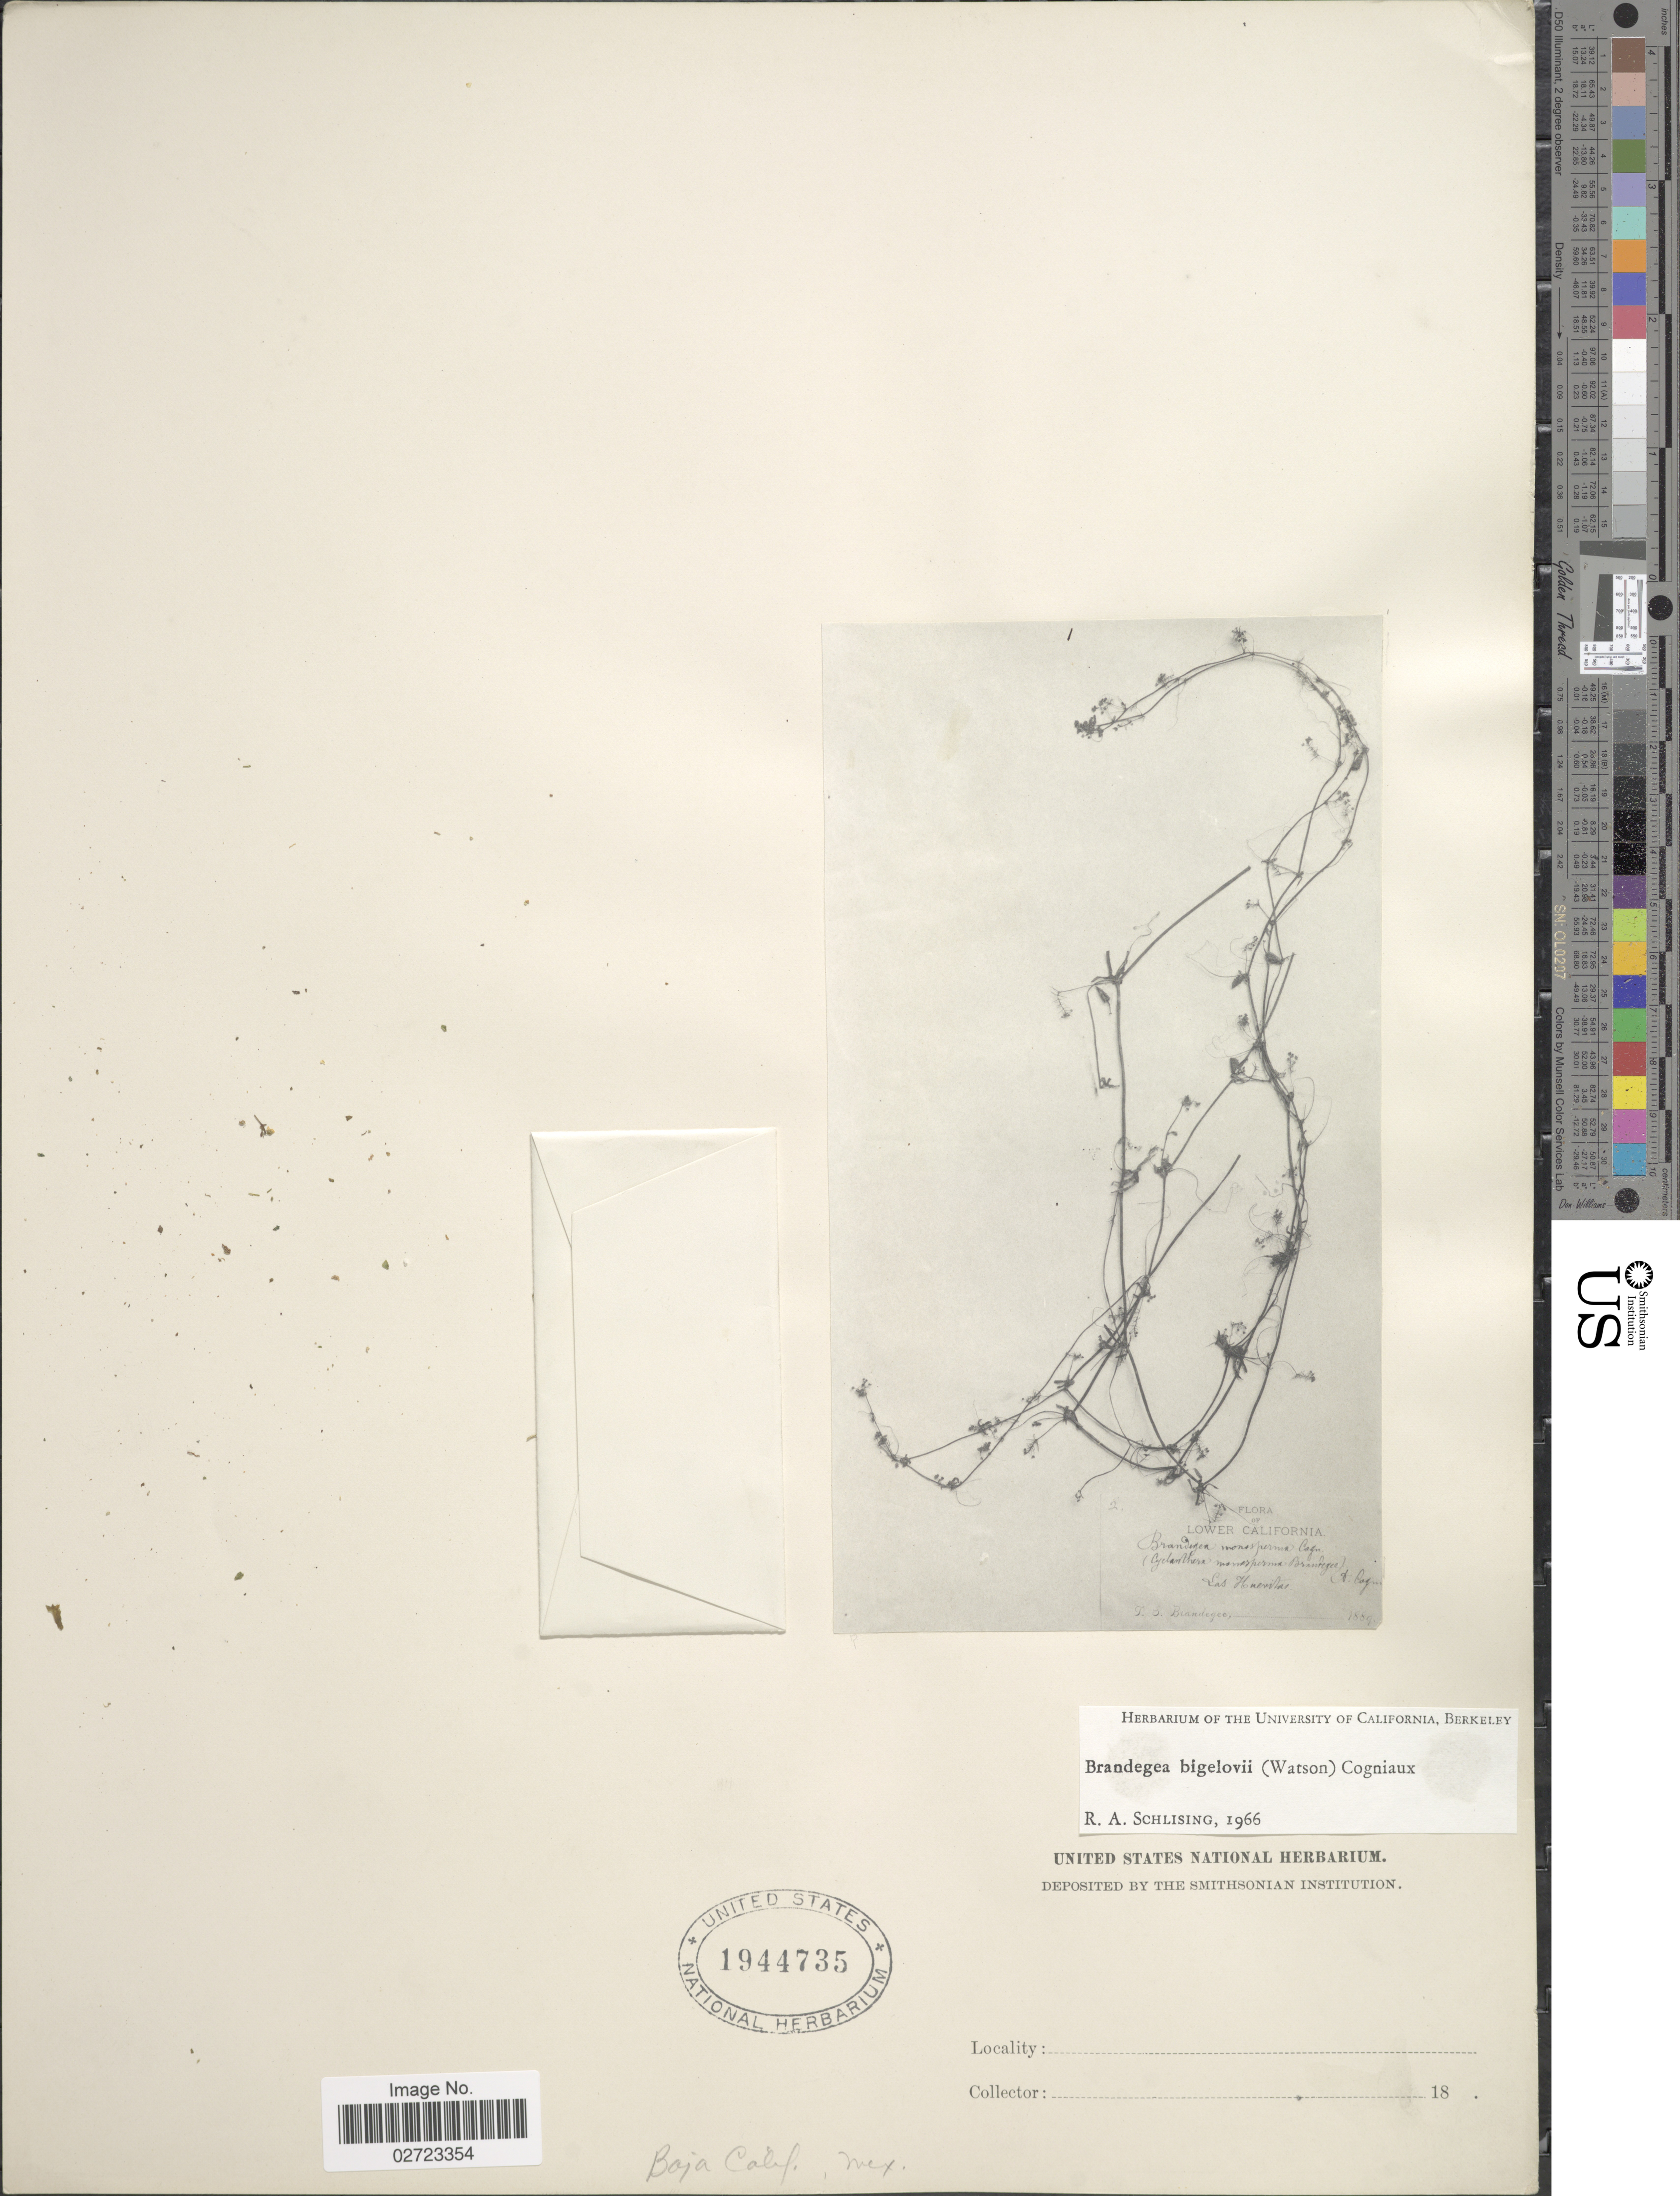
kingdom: Plantae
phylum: Tracheophyta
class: Magnoliopsida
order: Cucurbitales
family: Cucurbitaceae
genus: Brandegea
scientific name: Brandegea bigelovii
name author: (Watson) Cogn.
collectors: J. S. Brandegee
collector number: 2*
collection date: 1889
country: Mexico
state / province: Baja California Norte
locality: Lower California, Las Hueritas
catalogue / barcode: US 1944735